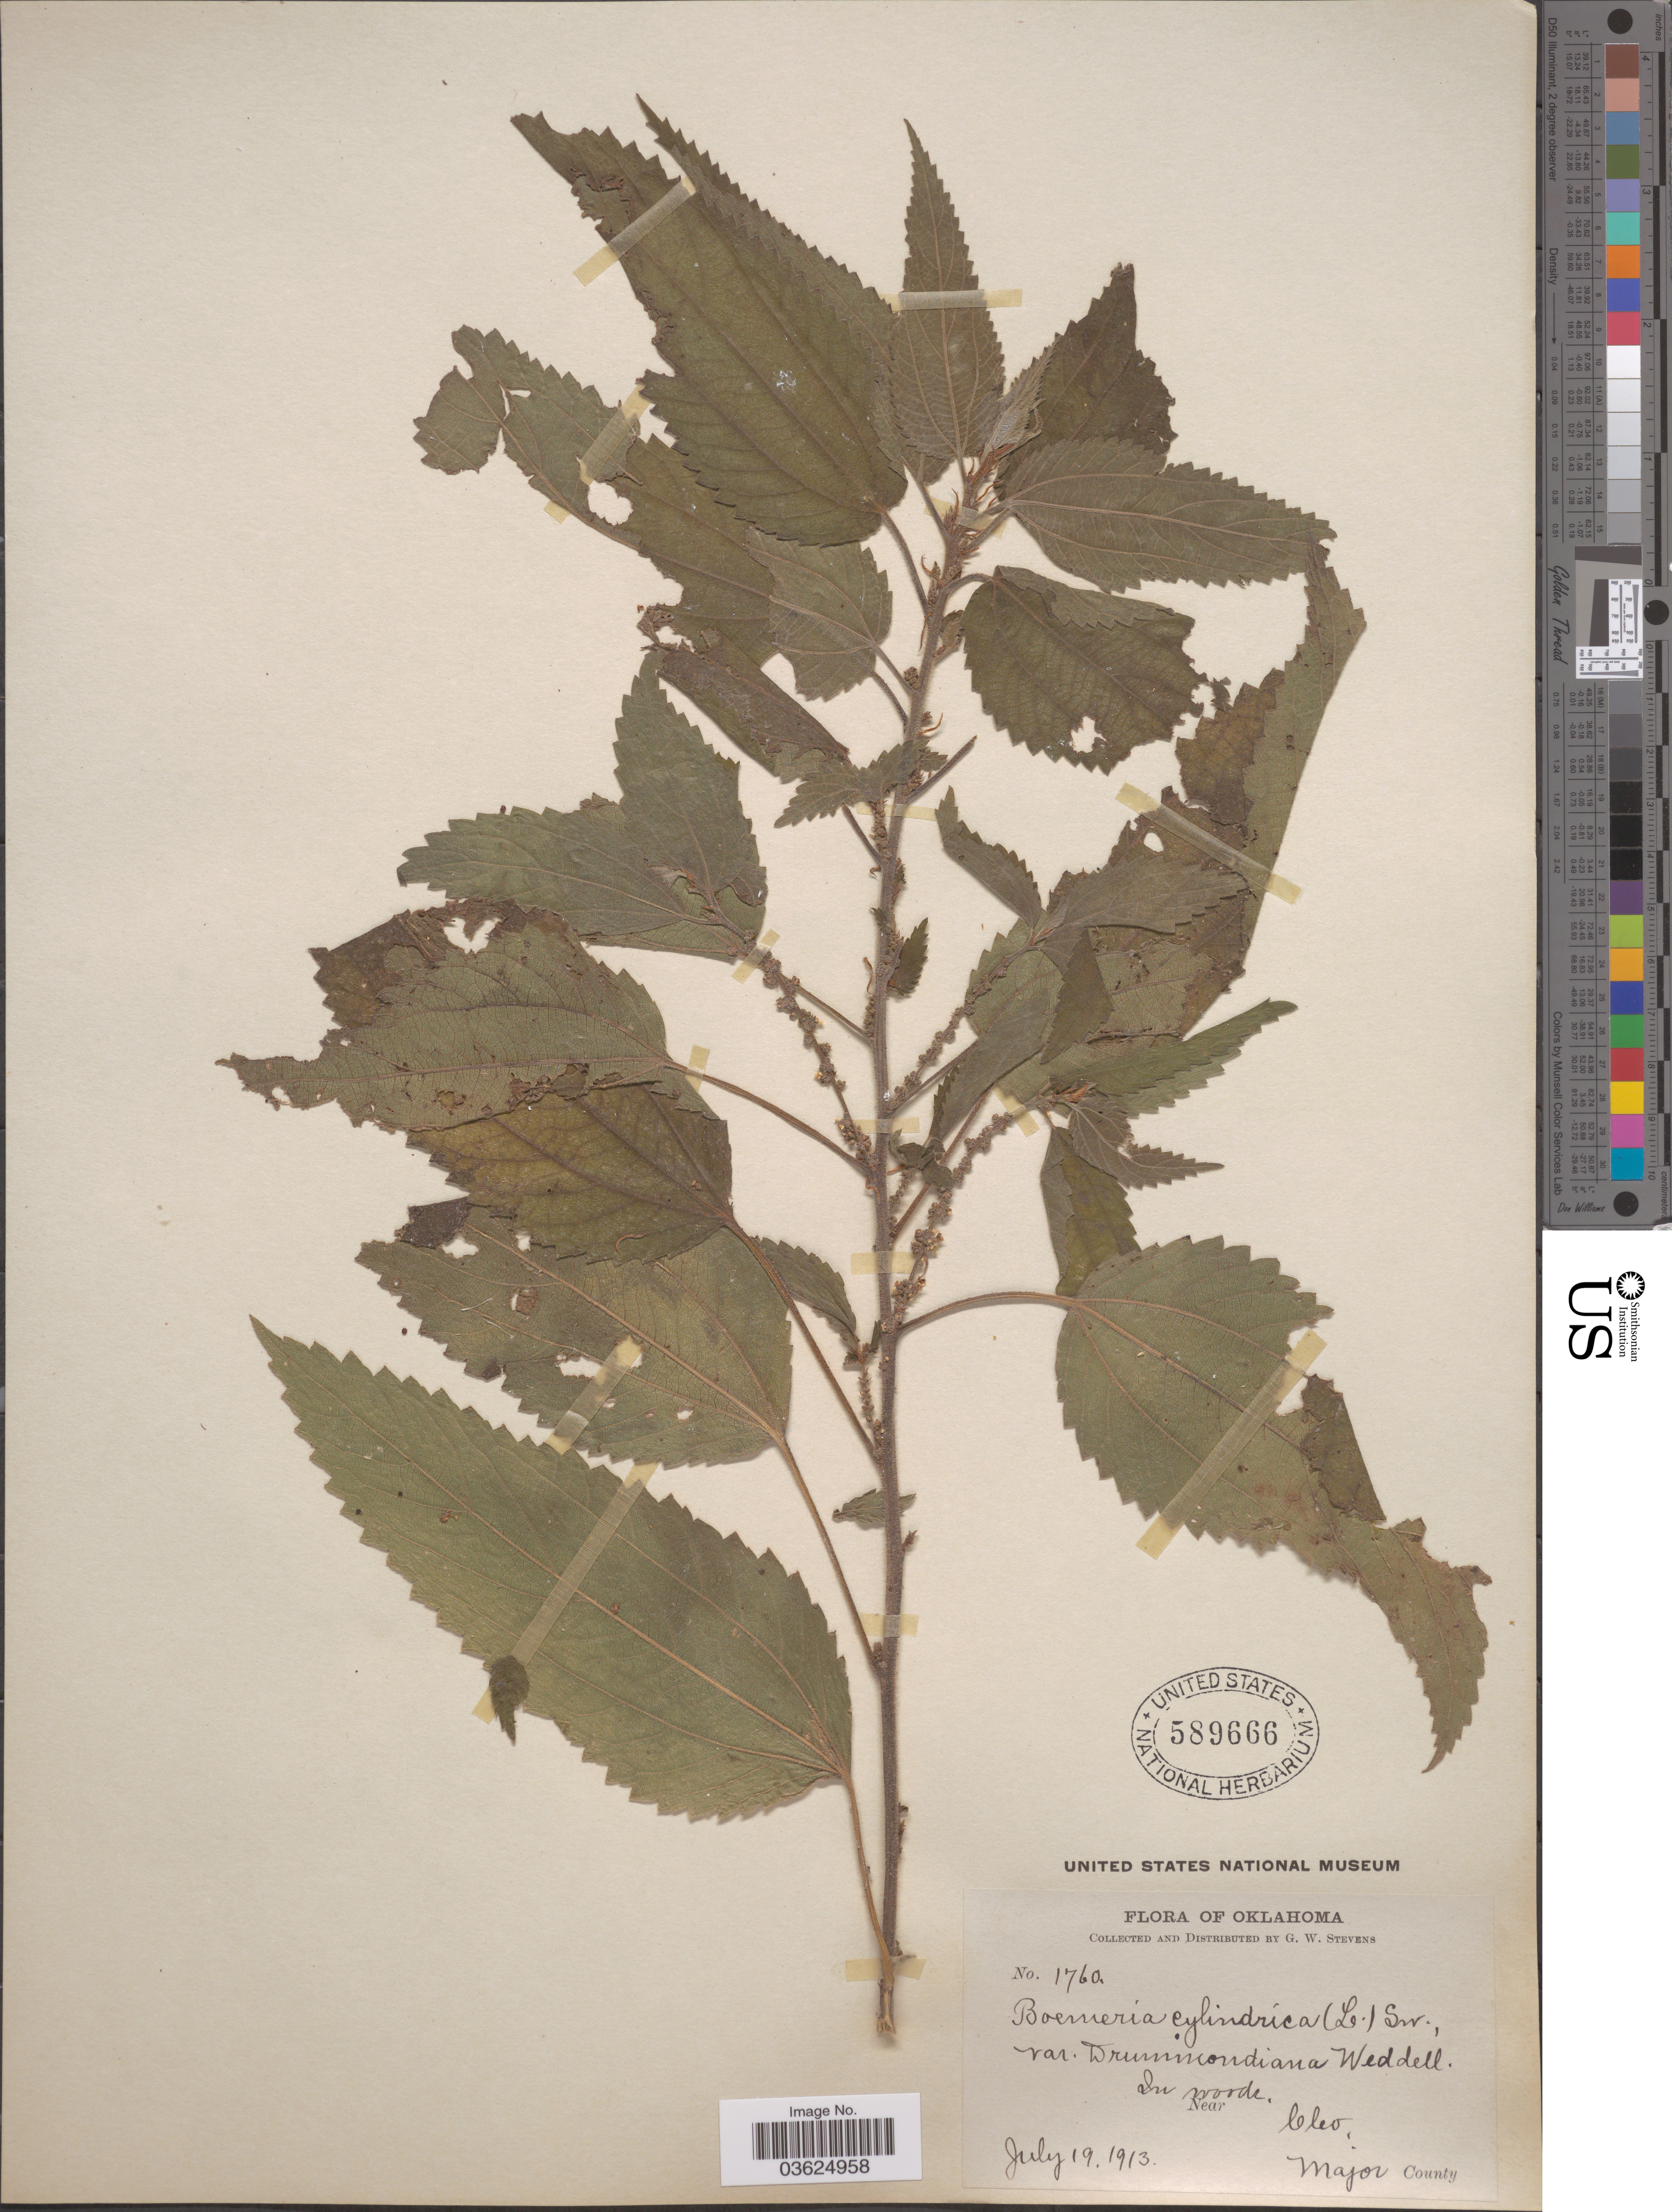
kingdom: Plantae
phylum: Tracheophyta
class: Magnoliopsida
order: Rosales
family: Urticaceae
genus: Boehmeria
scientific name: Boehmeria drummondiana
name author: Wedd.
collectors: G. W. Stevens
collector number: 1760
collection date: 1913-07-19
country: United States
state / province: Oklahoma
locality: Near Cleo. Major County.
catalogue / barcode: US 589666